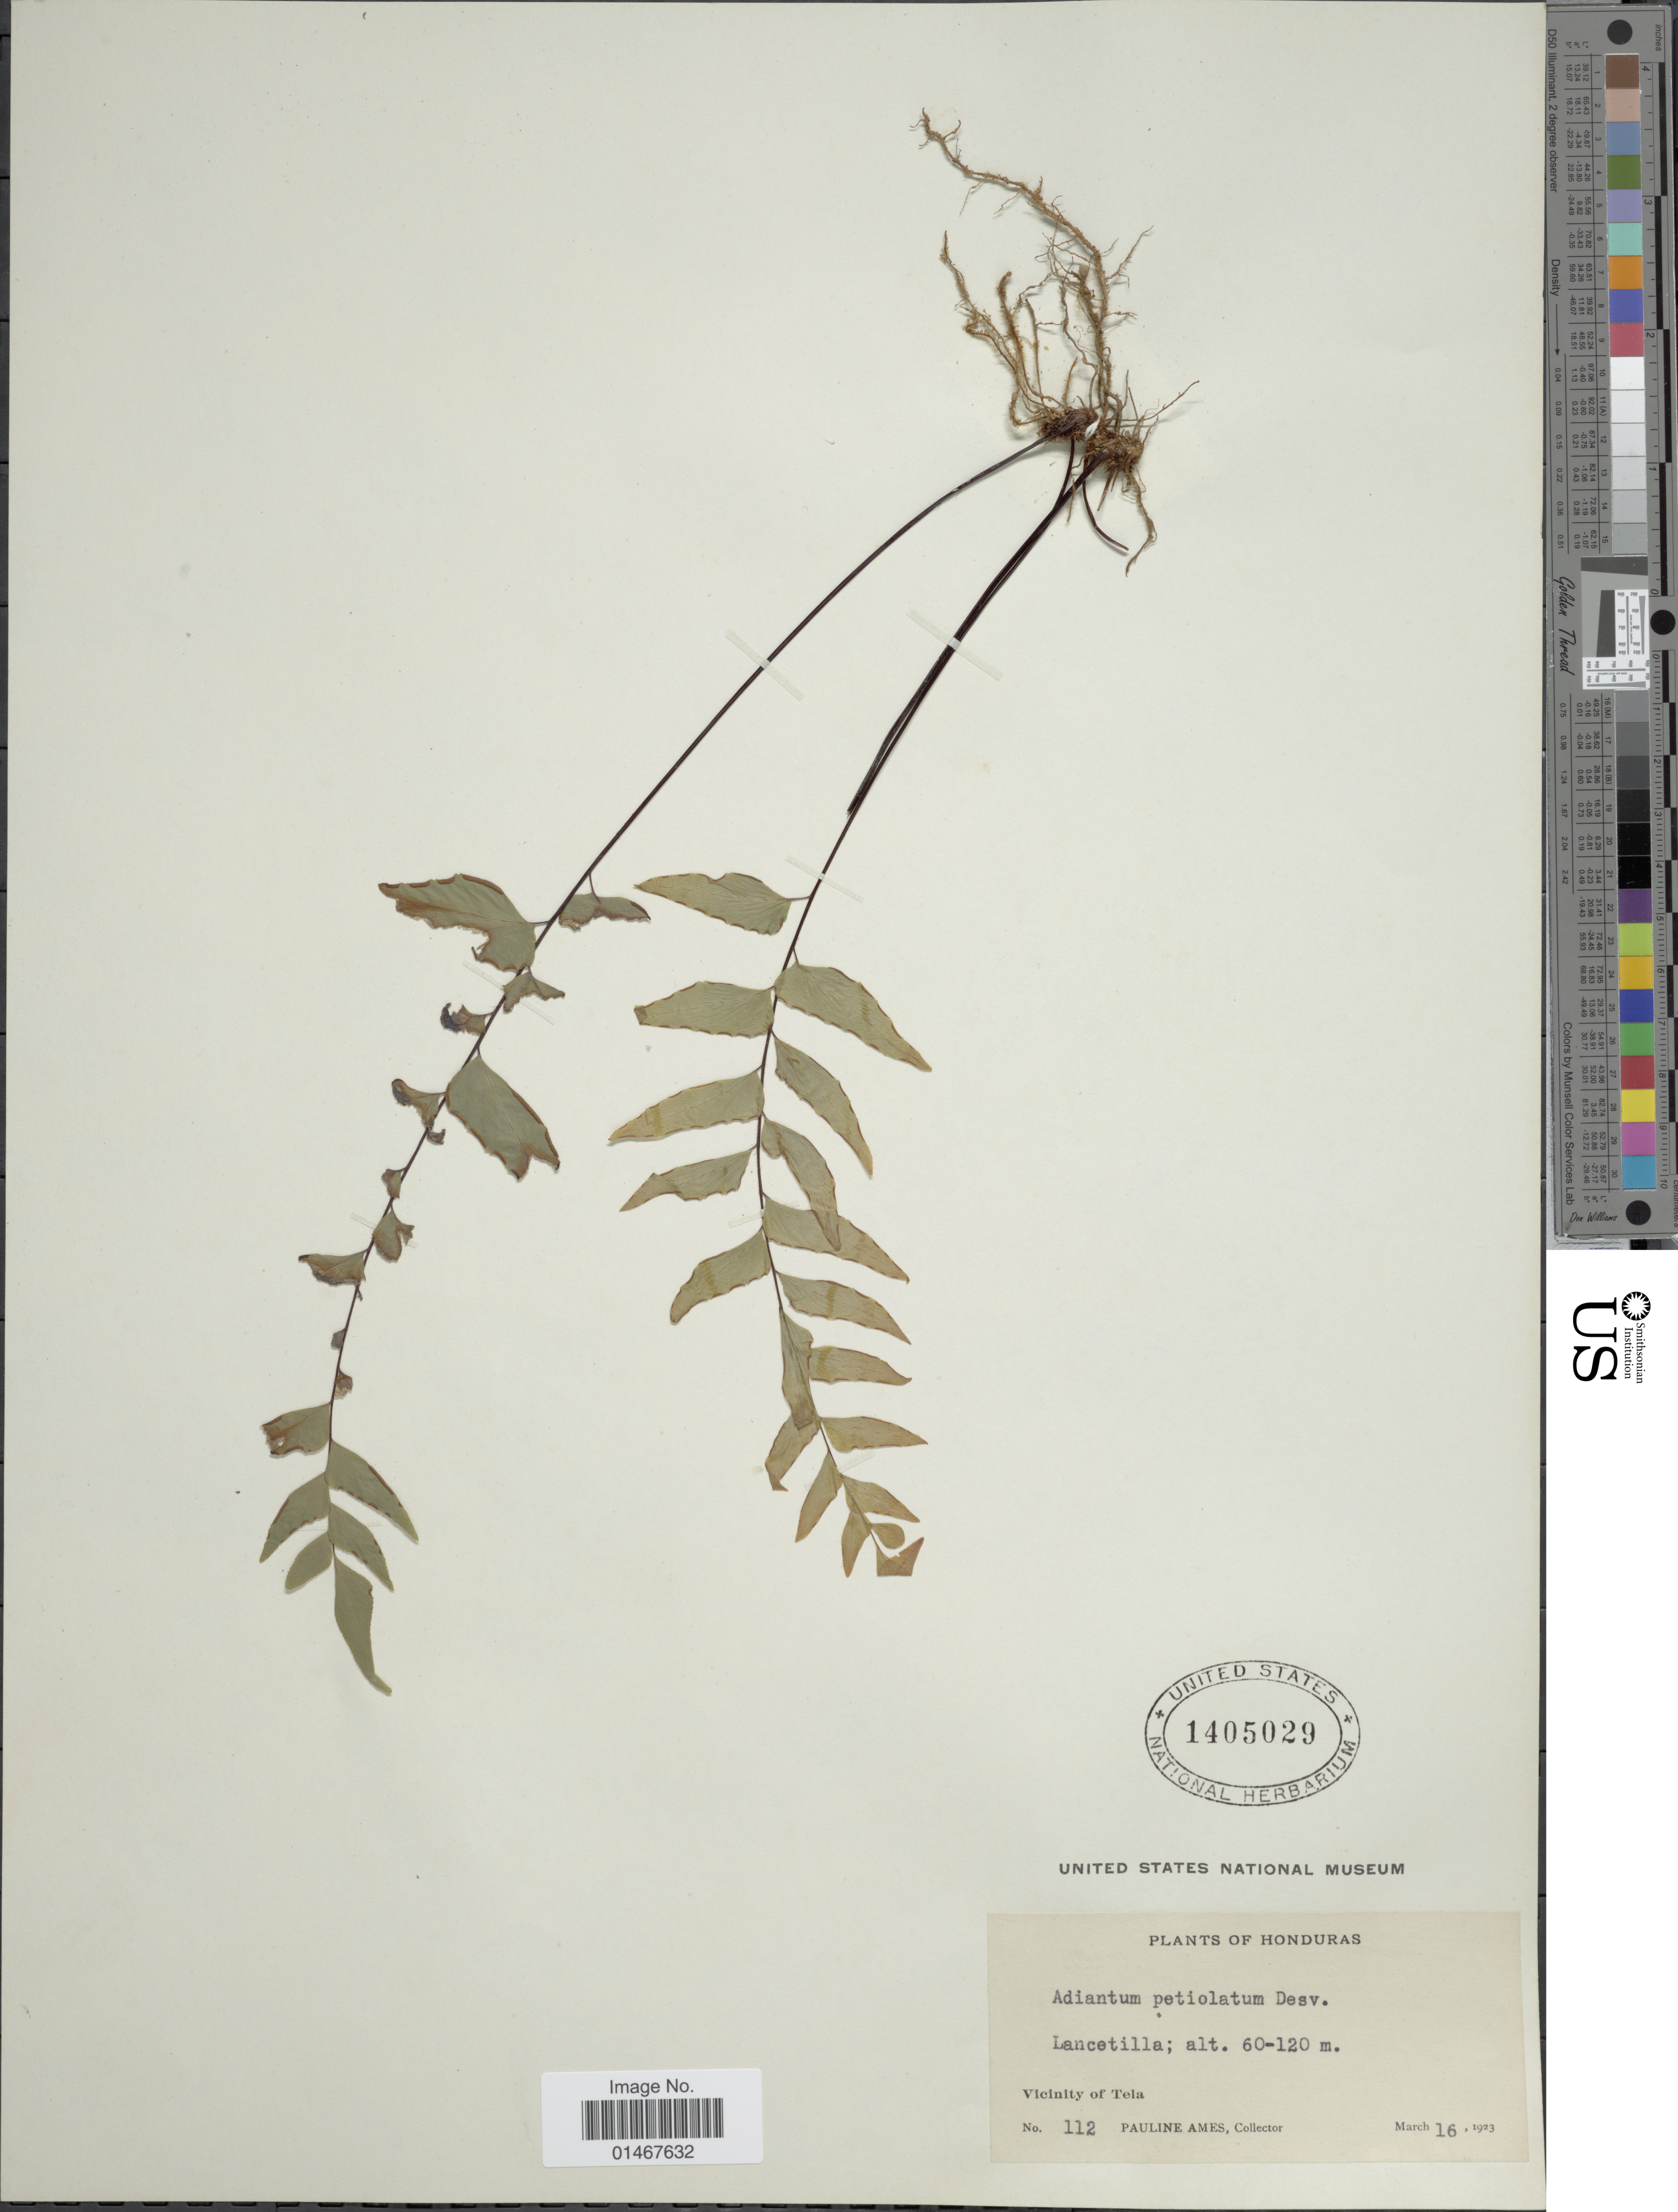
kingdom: Plantae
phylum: Tracheophyta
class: Polypodiopsida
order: Polypodiales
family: Pteridaceae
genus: Adiantum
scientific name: Adiantum petiolatum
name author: Desv.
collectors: P. Ames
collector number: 112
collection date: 1923-03-16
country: Honduras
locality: Lancetilla Valley, Vicinity of Tela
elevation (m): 60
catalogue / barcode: US 1405029